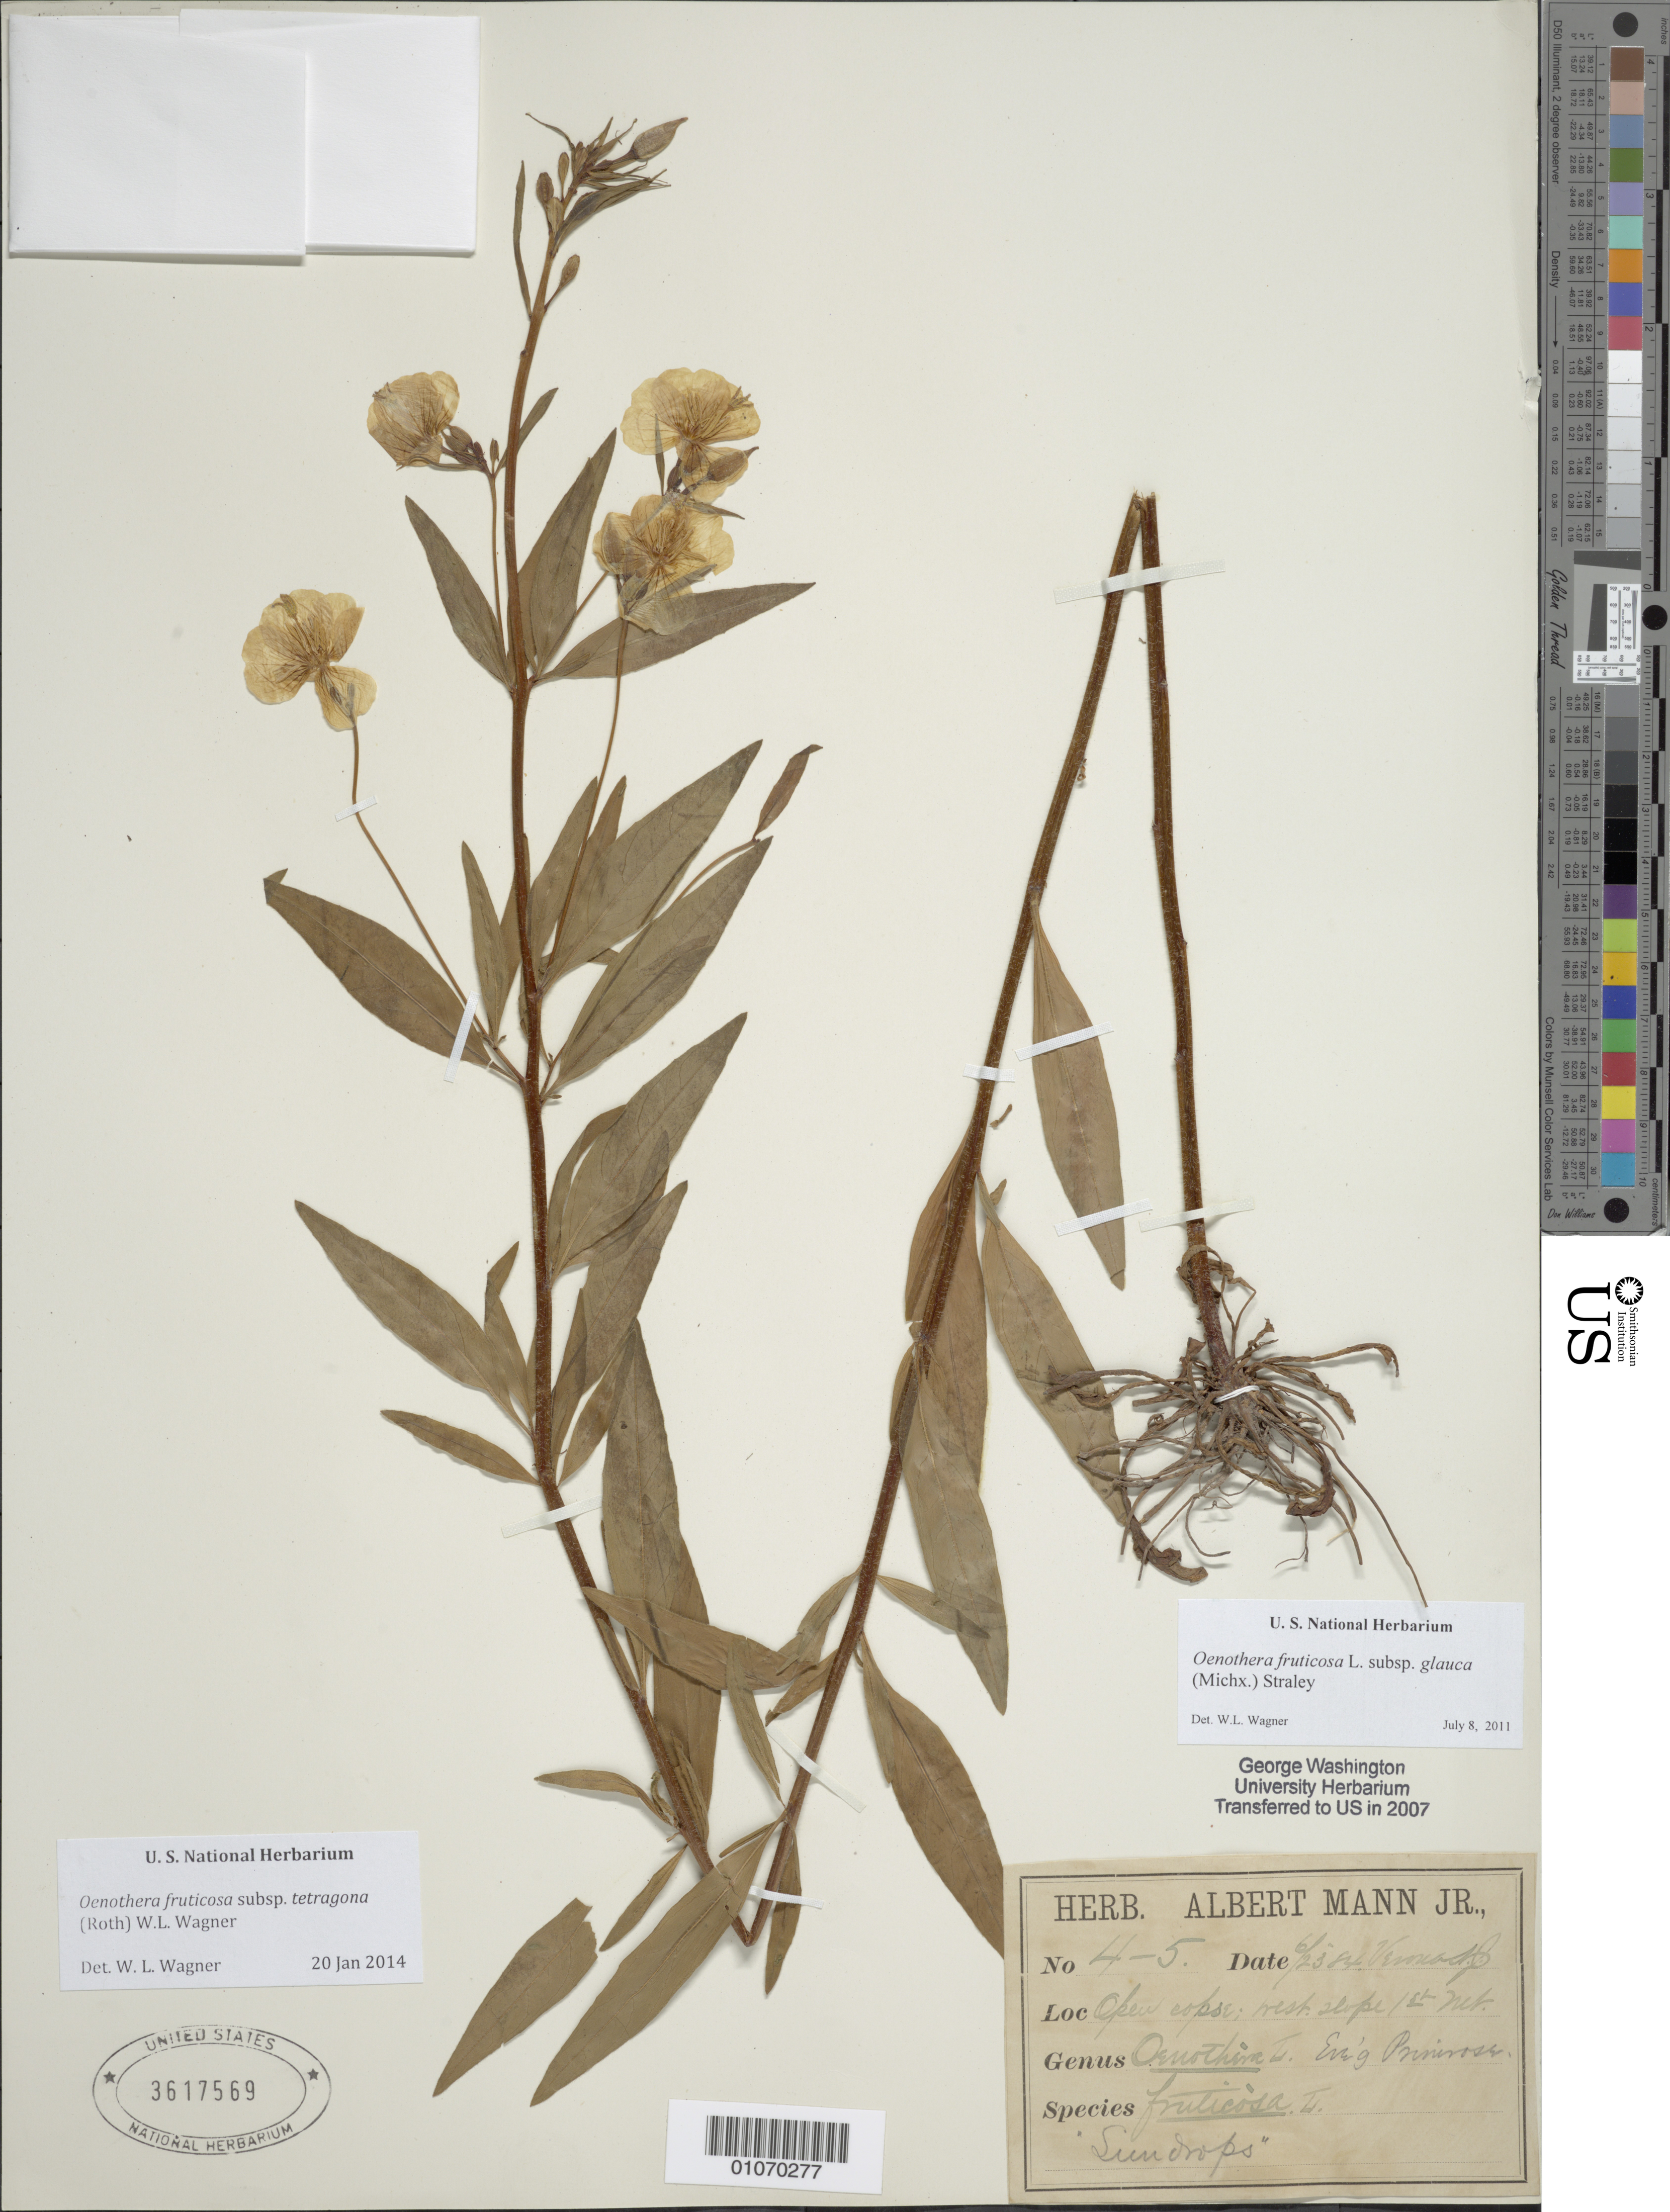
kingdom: Plantae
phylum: Tracheophyta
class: Magnoliopsida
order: Myrtales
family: Onagraceae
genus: Oenothera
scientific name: Oenothera fruticosa subsp. tetragona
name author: (Roth) W.L. Wagner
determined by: Wagner, W. L., (BOT), Smithsonian Institution - National Museum of Natural History (UNITED STATES)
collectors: A. Mann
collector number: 4-5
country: United States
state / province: Vermont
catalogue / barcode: US 3617569